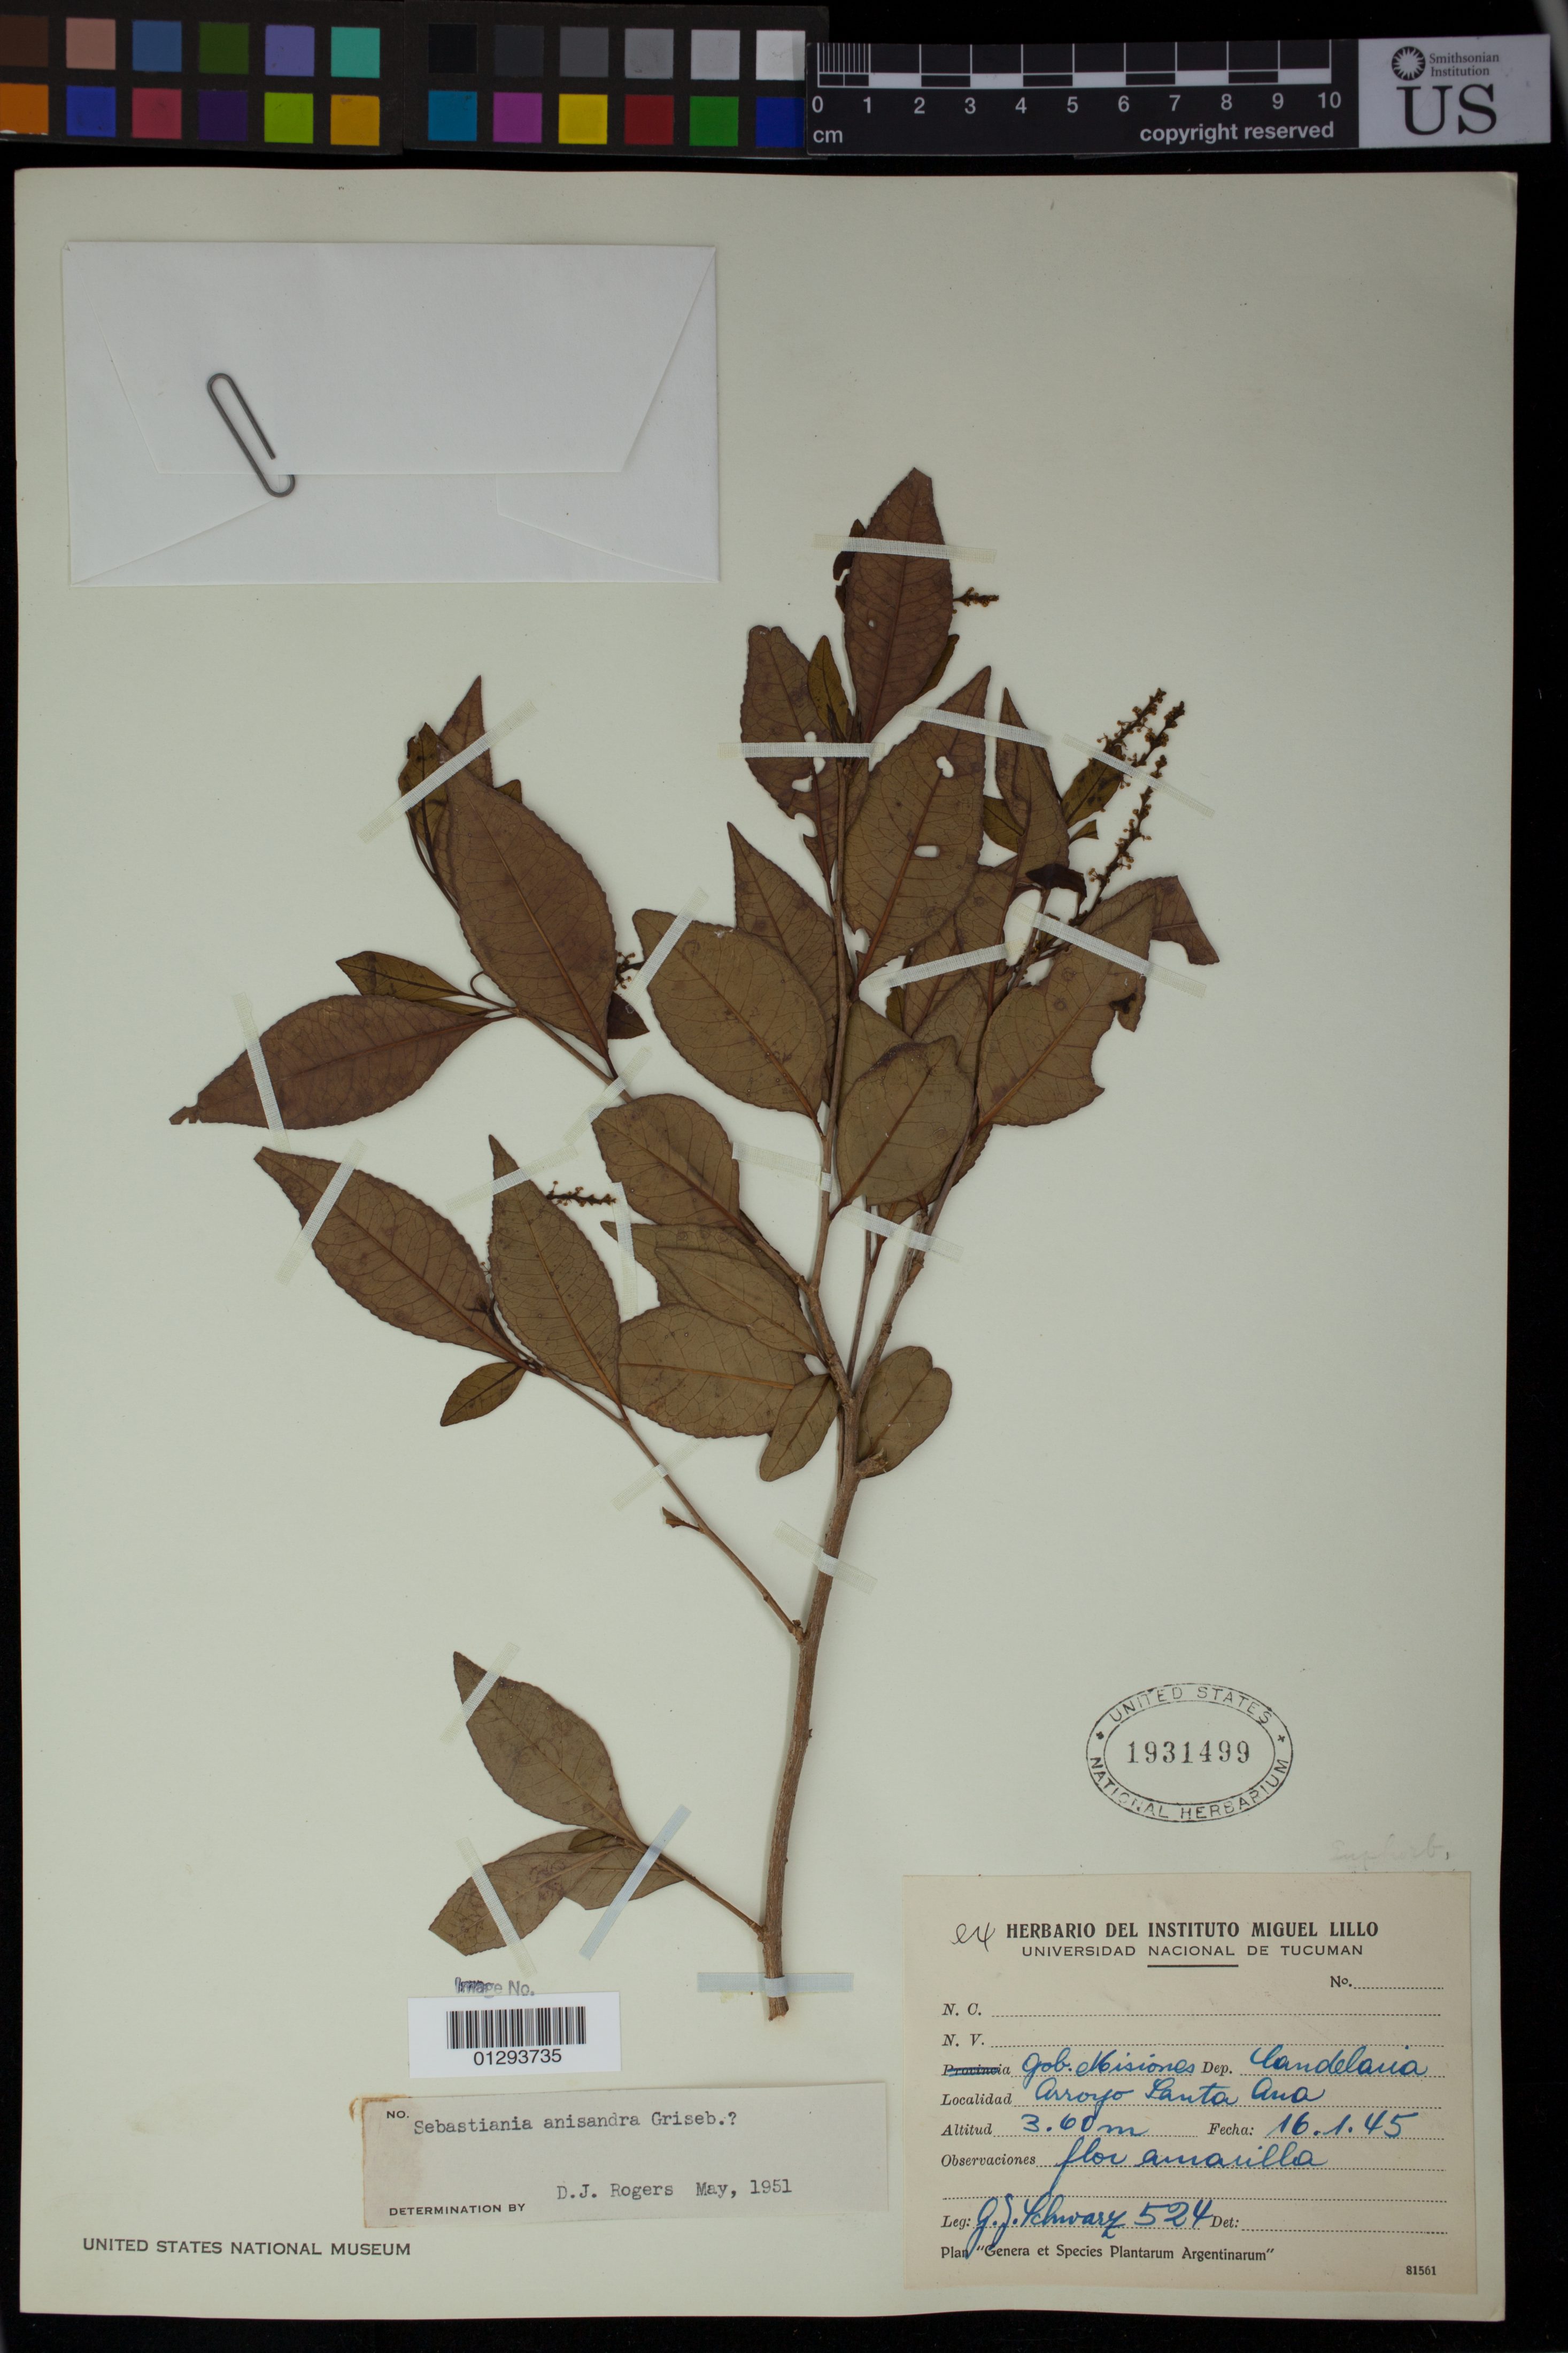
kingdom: Plantae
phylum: Tracheophyta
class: Magnoliopsida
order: Malpighiales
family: Euphorbiaceae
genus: Sebastiania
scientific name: Sebastiania anisandra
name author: (Griseb.) Lillo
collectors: G. J. Schwarz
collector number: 524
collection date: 1945-01-16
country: Argentina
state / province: Misiones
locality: Candelaria, Arroyo Santa Ana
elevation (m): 3.6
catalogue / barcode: US 1931499